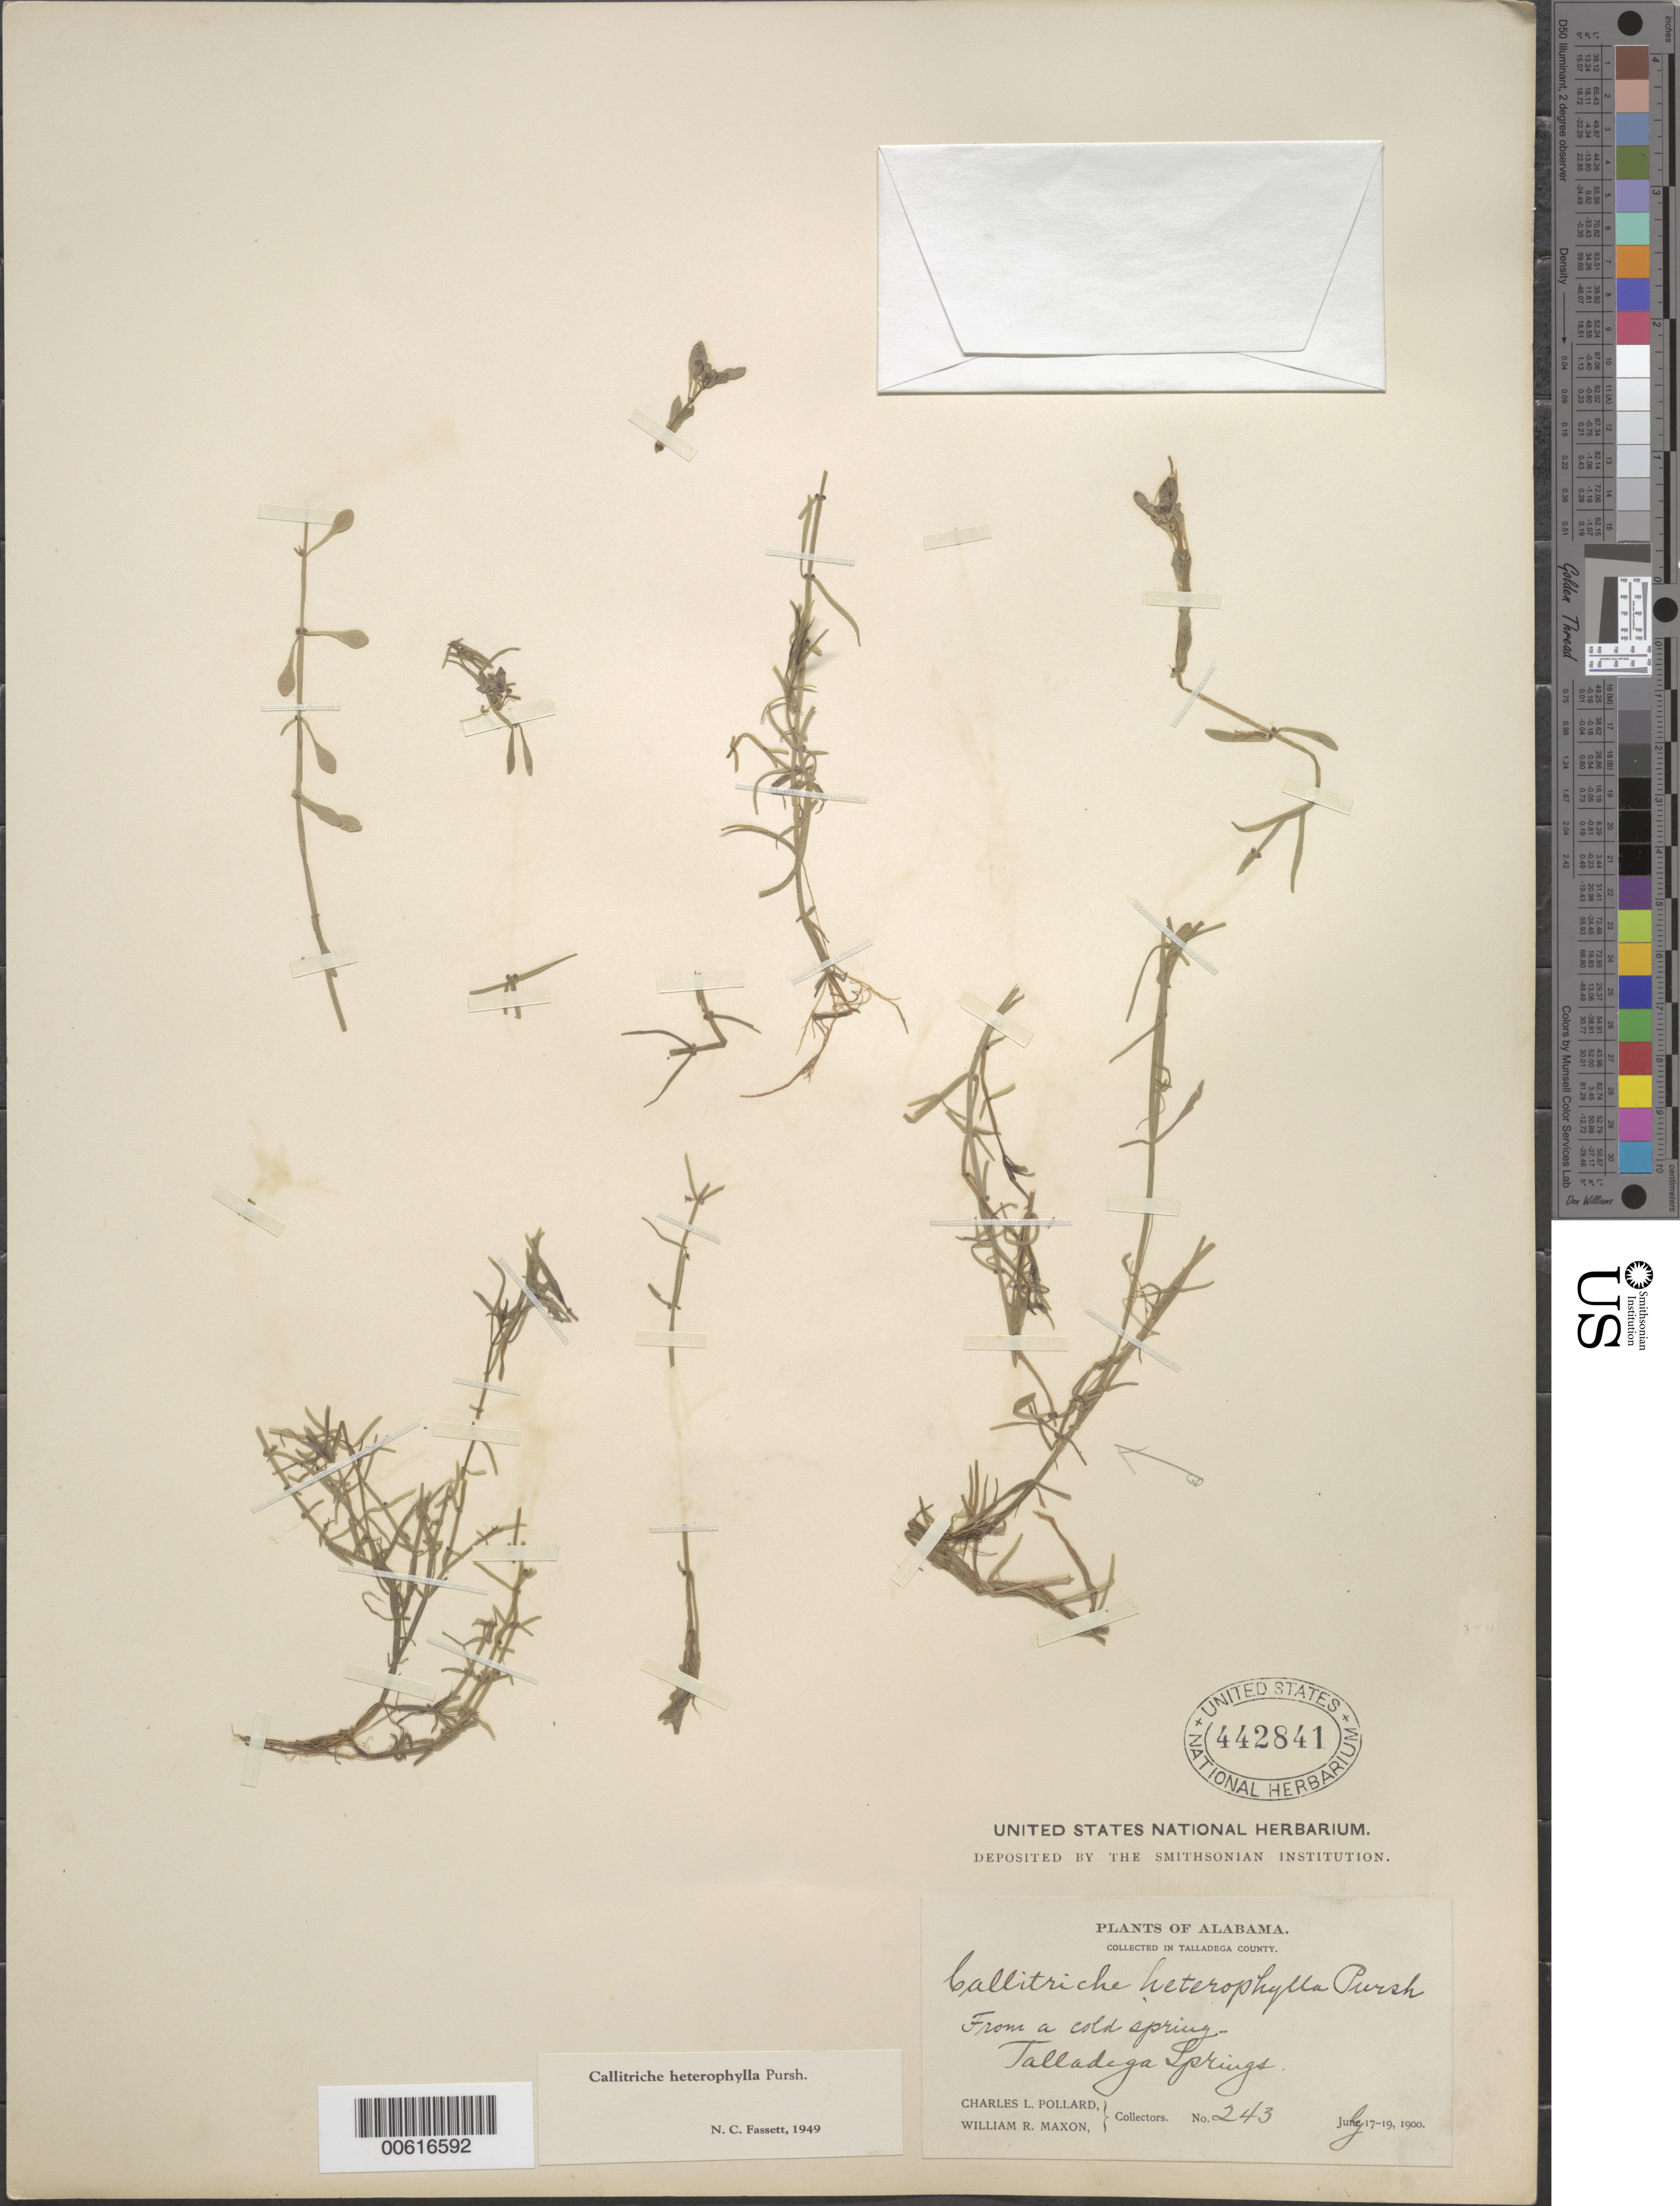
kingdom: Plantae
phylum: Tracheophyta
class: Magnoliopsida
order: Lamiales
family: Plantaginaceae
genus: Callitriche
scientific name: Callitriche heterophylla Pursh emend. Darby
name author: Pursh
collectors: C. L. Pollard & W. R. Maxon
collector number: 243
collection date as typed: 17 Jul 1900 to 19 Jul 1900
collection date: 1900-07-17/1900-07-19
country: United States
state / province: Alabama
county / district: Talladega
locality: Talladega Springs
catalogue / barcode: US 445841